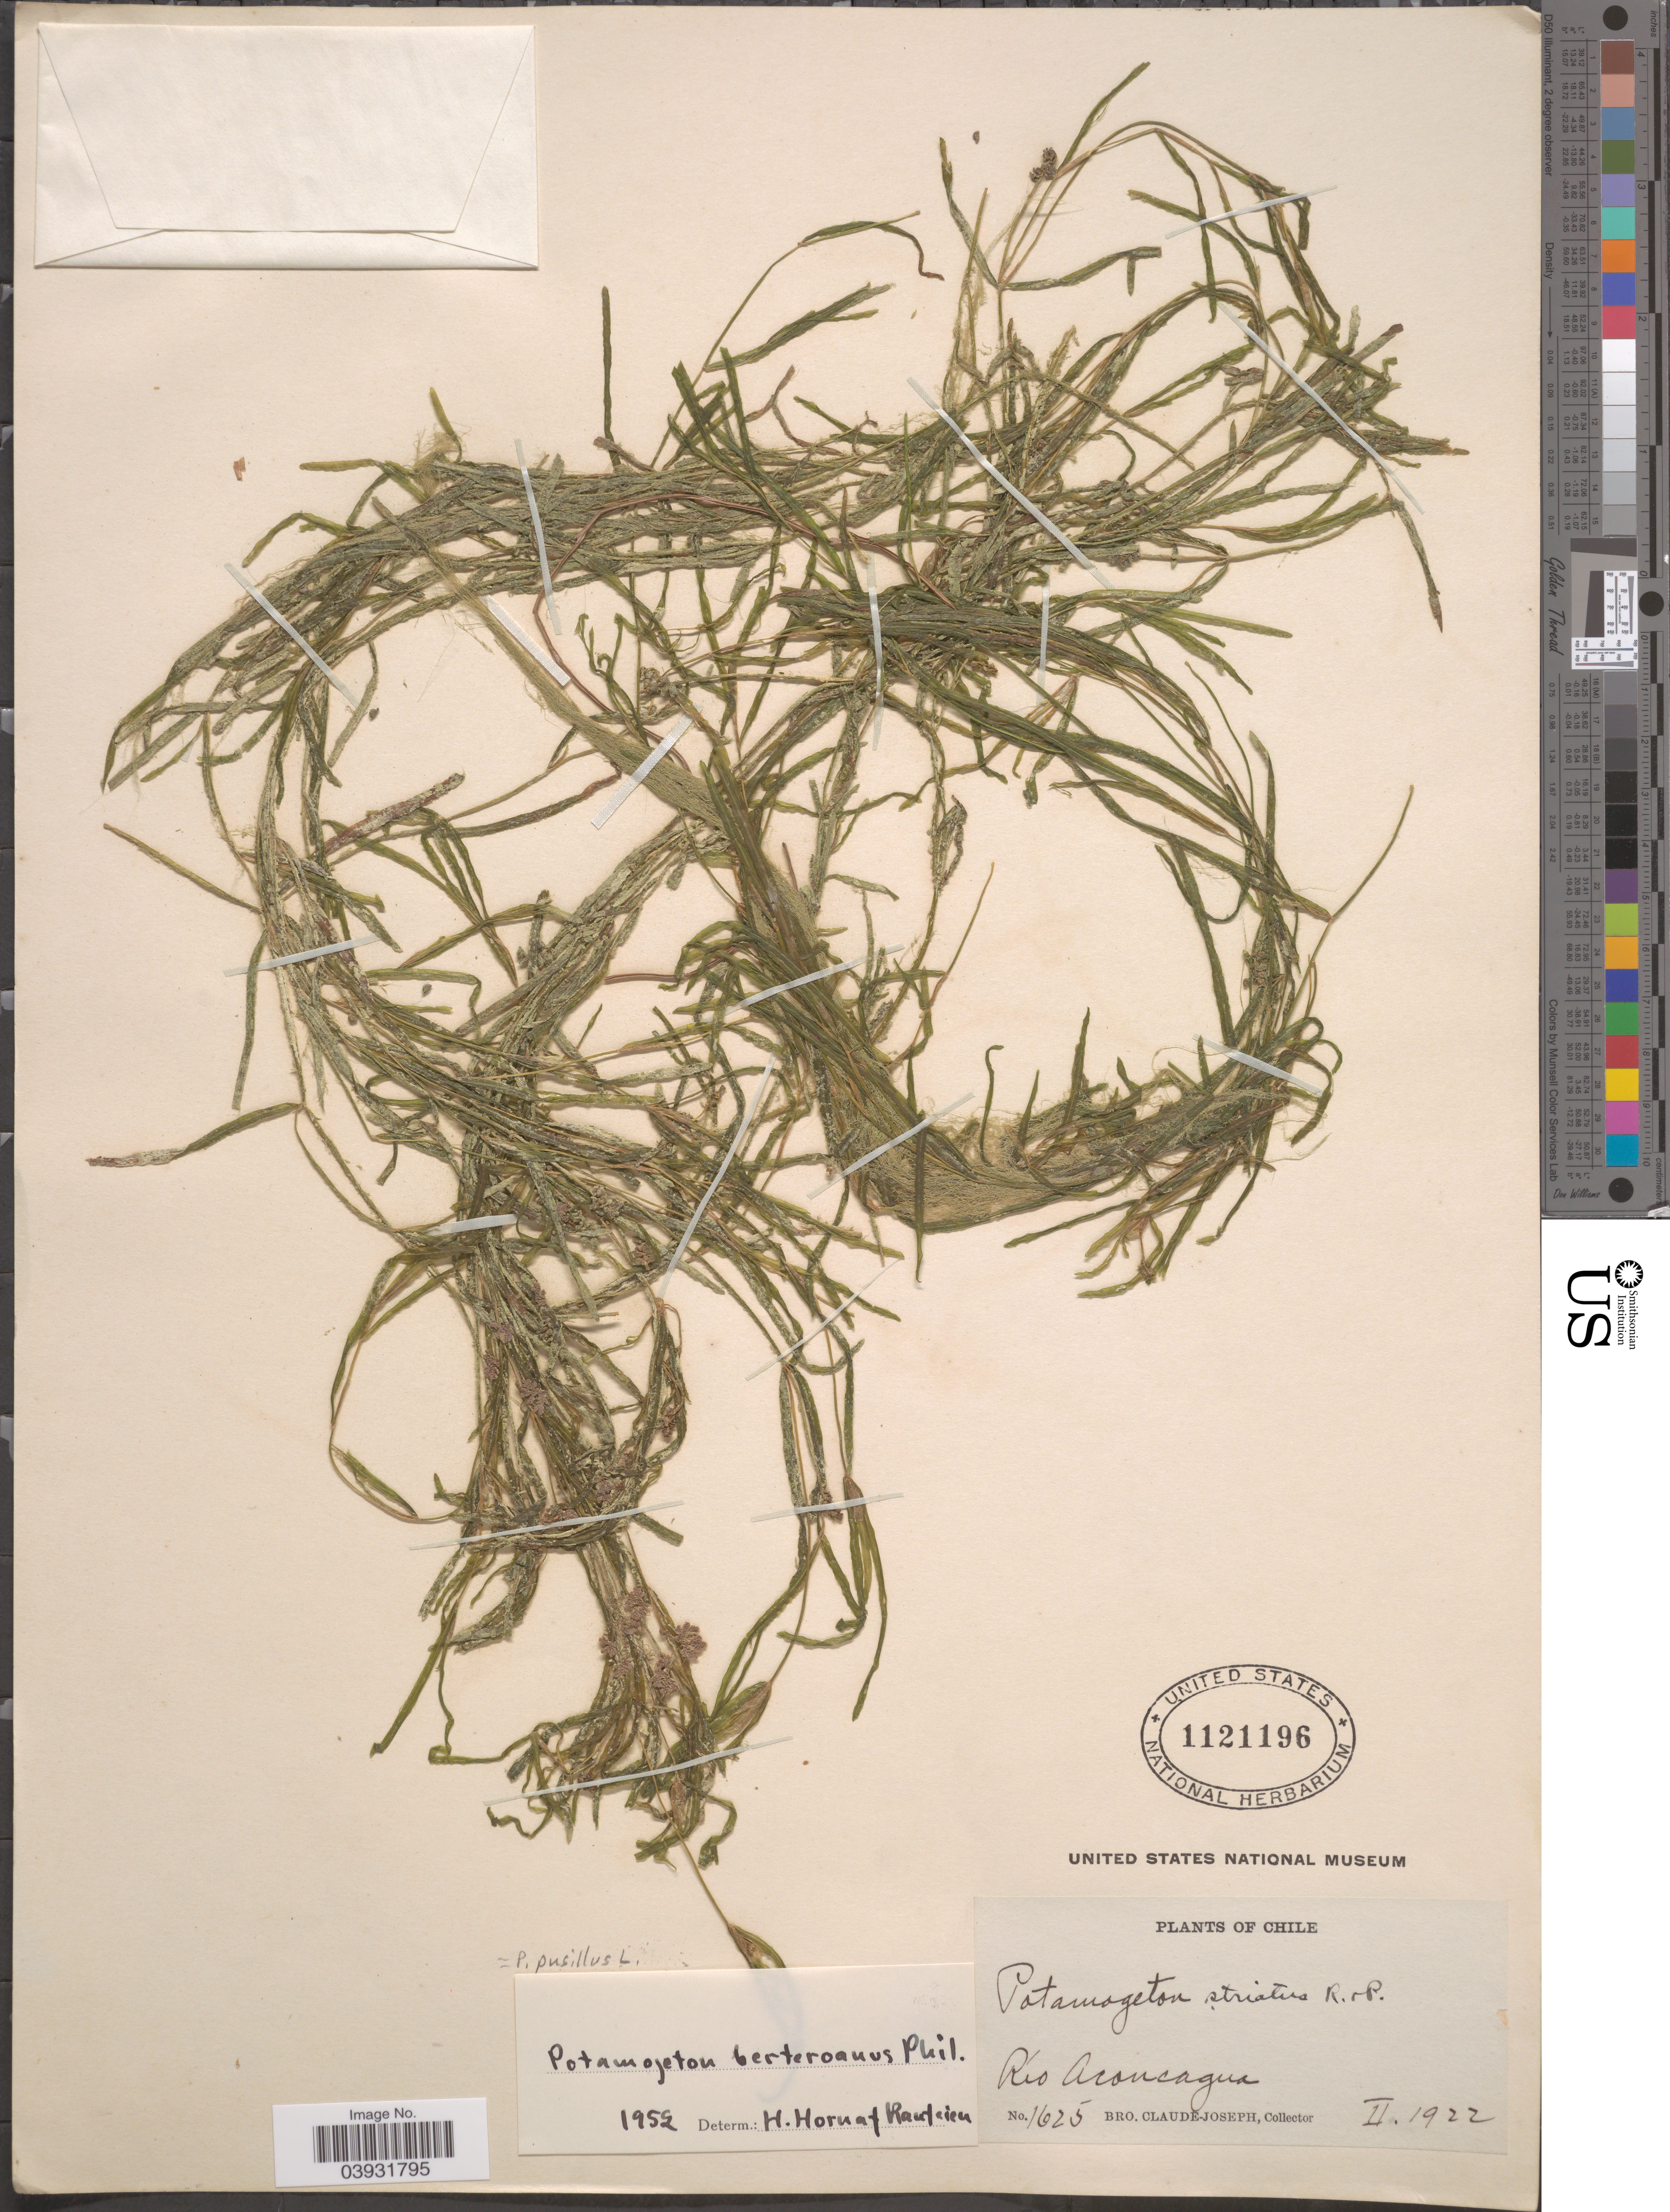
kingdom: Plantae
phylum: Tracheophyta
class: Liliopsida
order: Alismatales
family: Potamogetonaceae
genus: Potamogeton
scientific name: Potamogeton pusillus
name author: L.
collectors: Bro. Claude-Joseph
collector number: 1625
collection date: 1922-02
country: Chile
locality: Rio Aconcagua.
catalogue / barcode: US 1121196